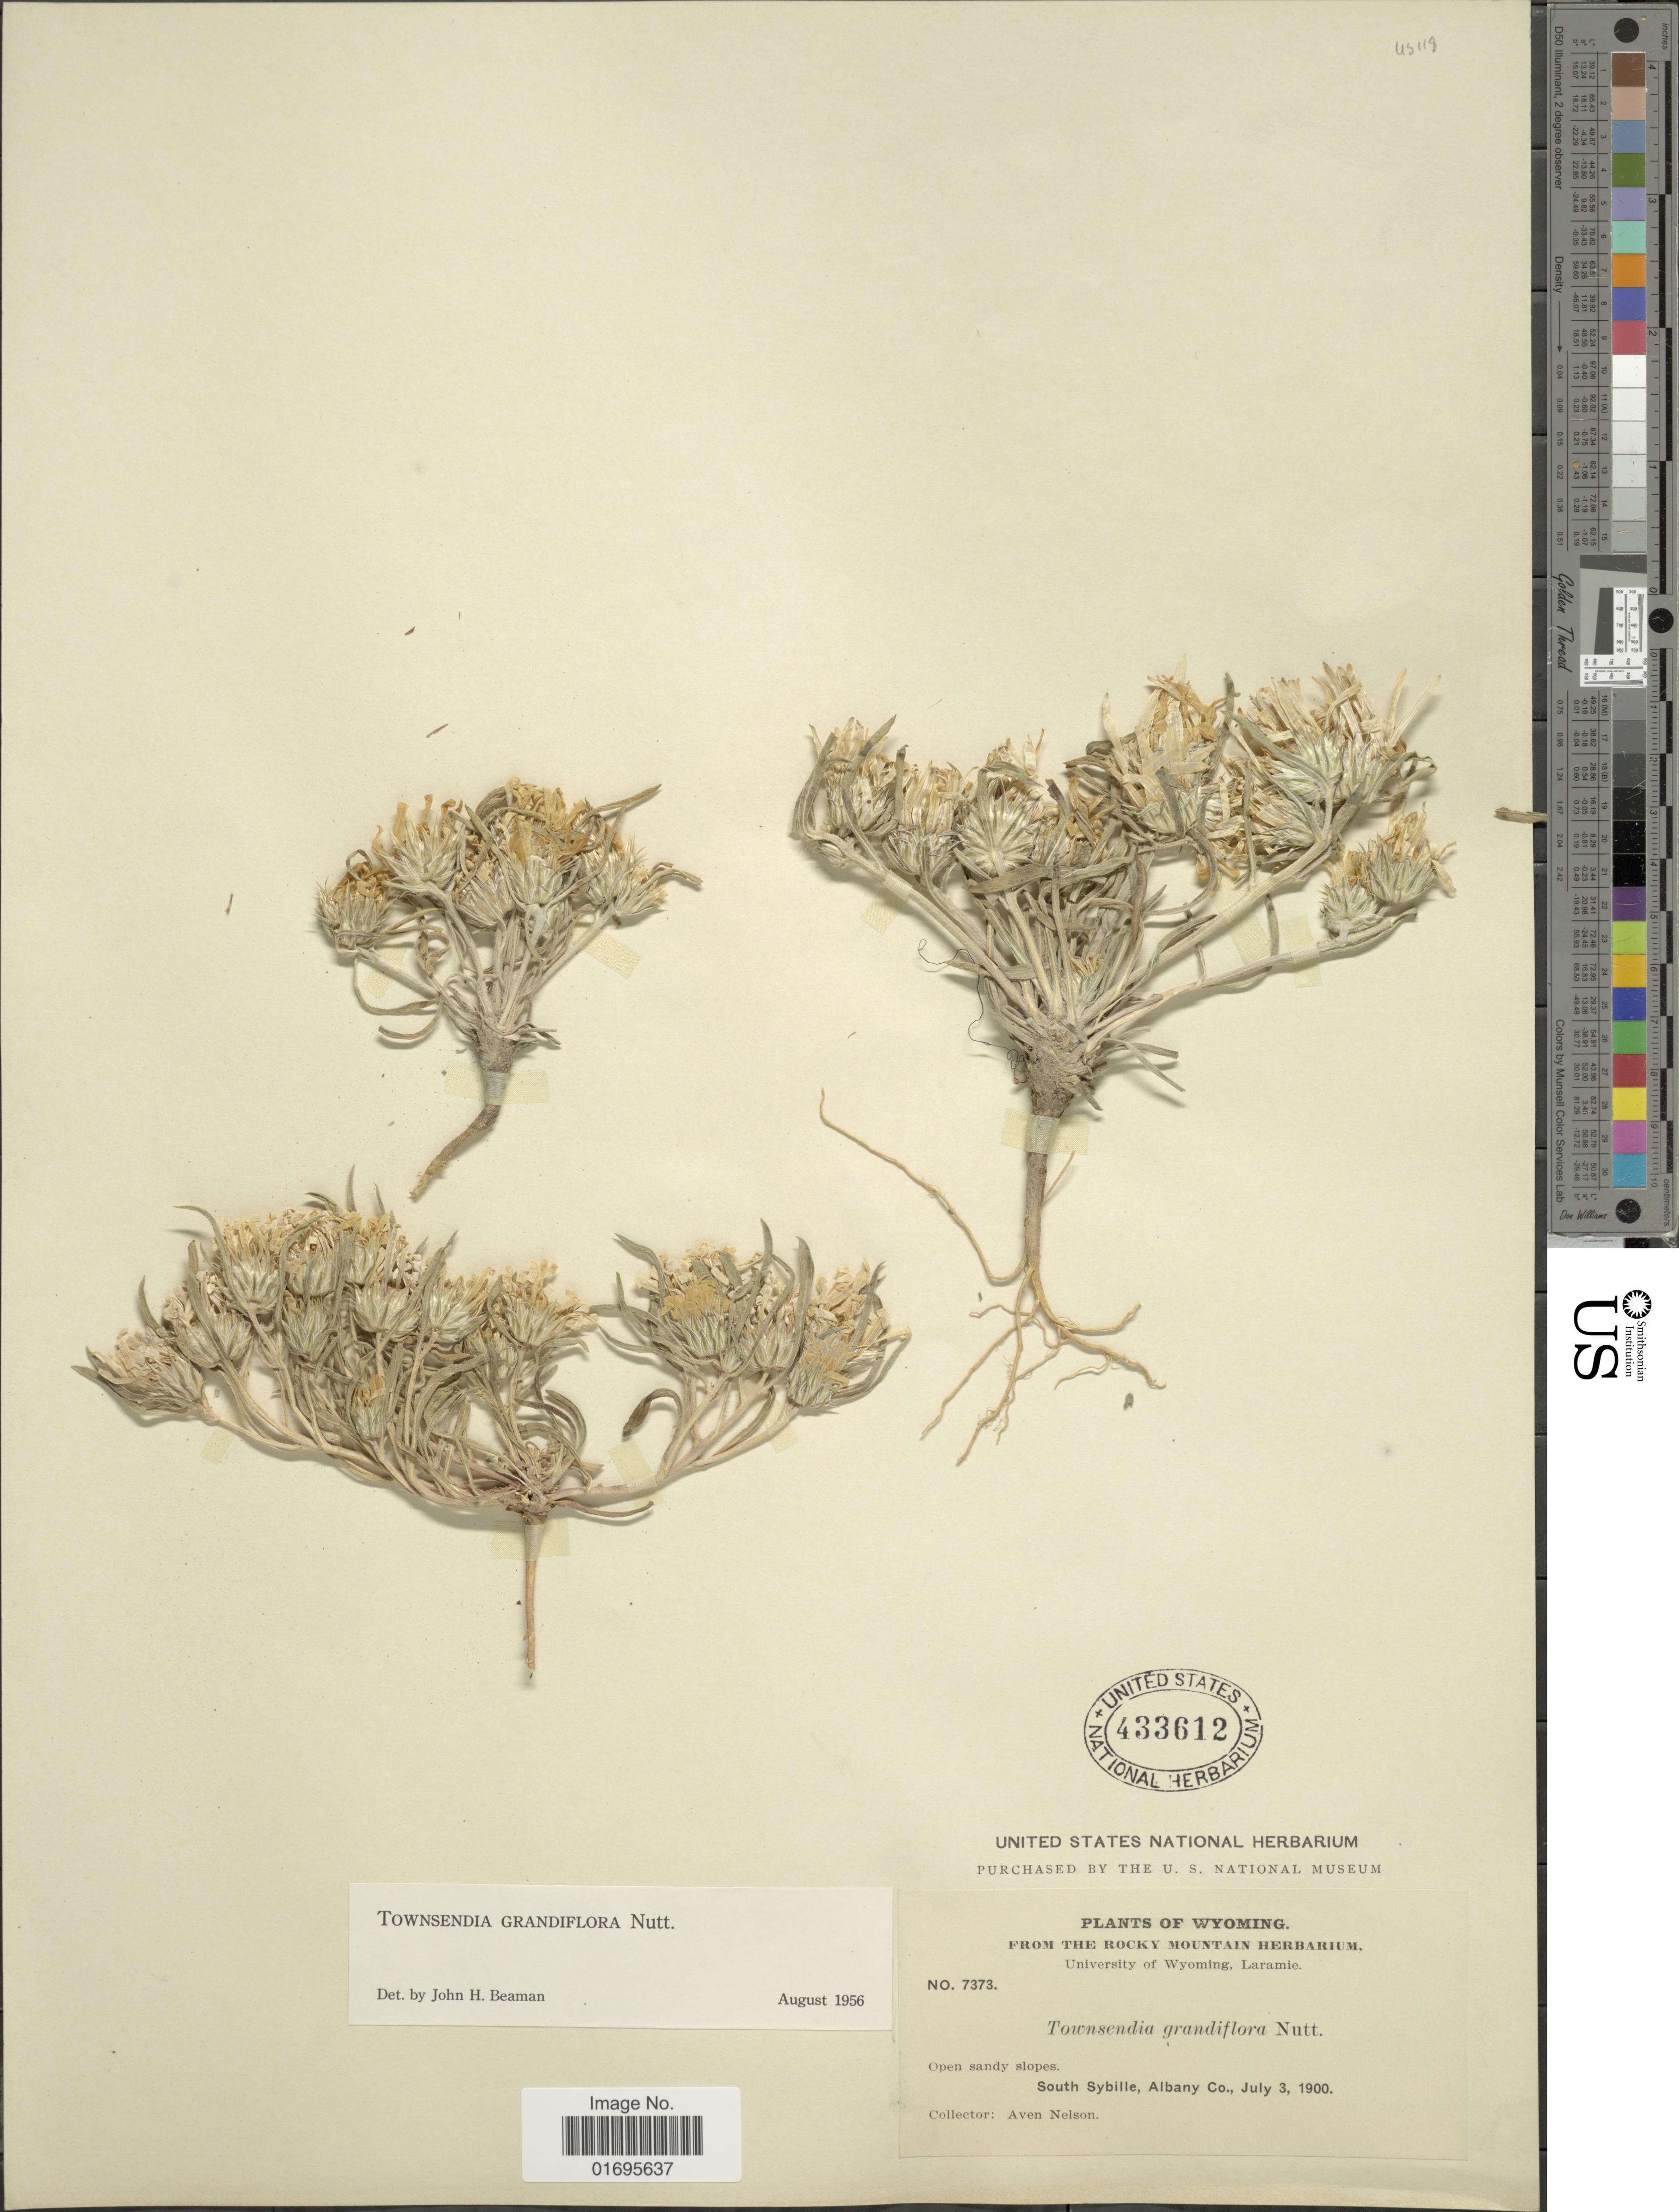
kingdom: Plantae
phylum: Tracheophyta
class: Magnoliopsida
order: Asterales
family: Asteraceae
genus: Townsendia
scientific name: Townsendia grandiflora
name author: Nutt.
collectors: A. Nelson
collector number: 7373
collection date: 1900-07-03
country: United States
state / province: Wyoming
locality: Open sandy slopes, South Sybille, Albany Co.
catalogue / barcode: US 433612